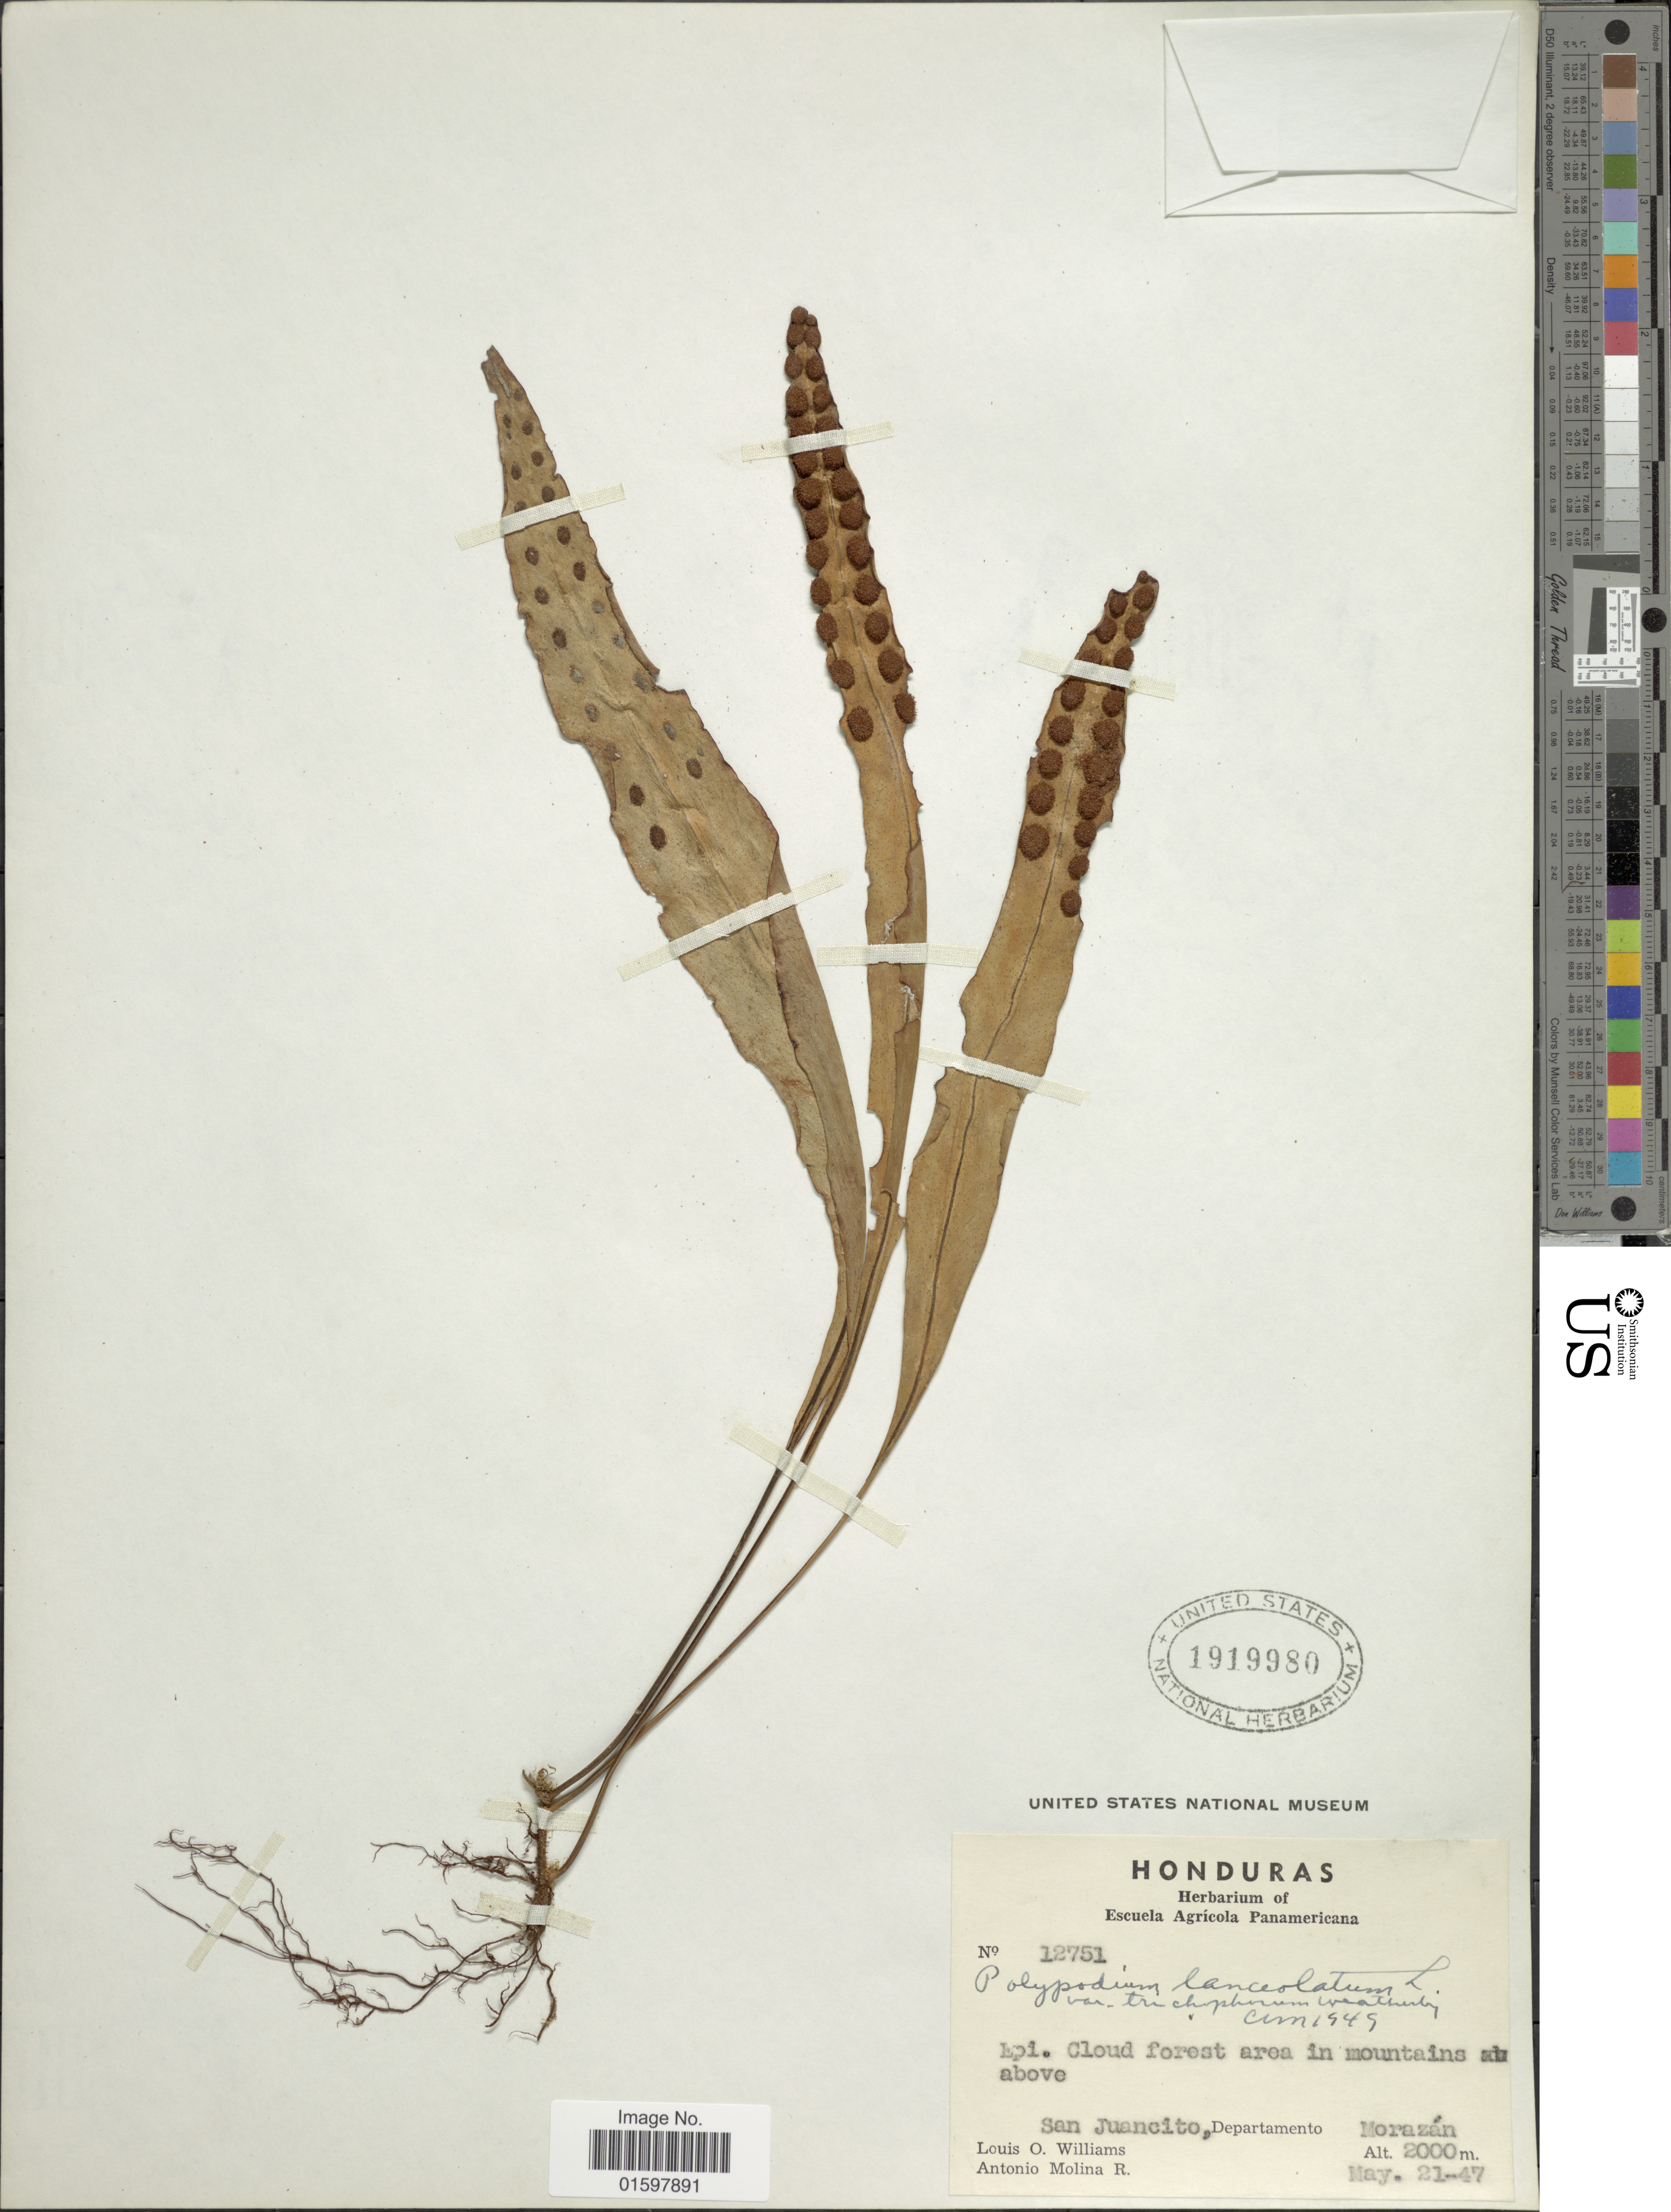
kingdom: Plantae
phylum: Tracheophyta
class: Polypodiopsida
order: Polypodiales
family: Polypodiaceae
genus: Pleopeltis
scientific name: Pleopeltis mexicana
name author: (Fée) Mickel & Beitel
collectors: L. O. Williams & A. Molina R.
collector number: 12751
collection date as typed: Transcribed d/m/y: 21/5/47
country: Honduras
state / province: Fco. Morazán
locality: San Juancito, Departamento Morazán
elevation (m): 2000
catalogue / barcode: US 1919980